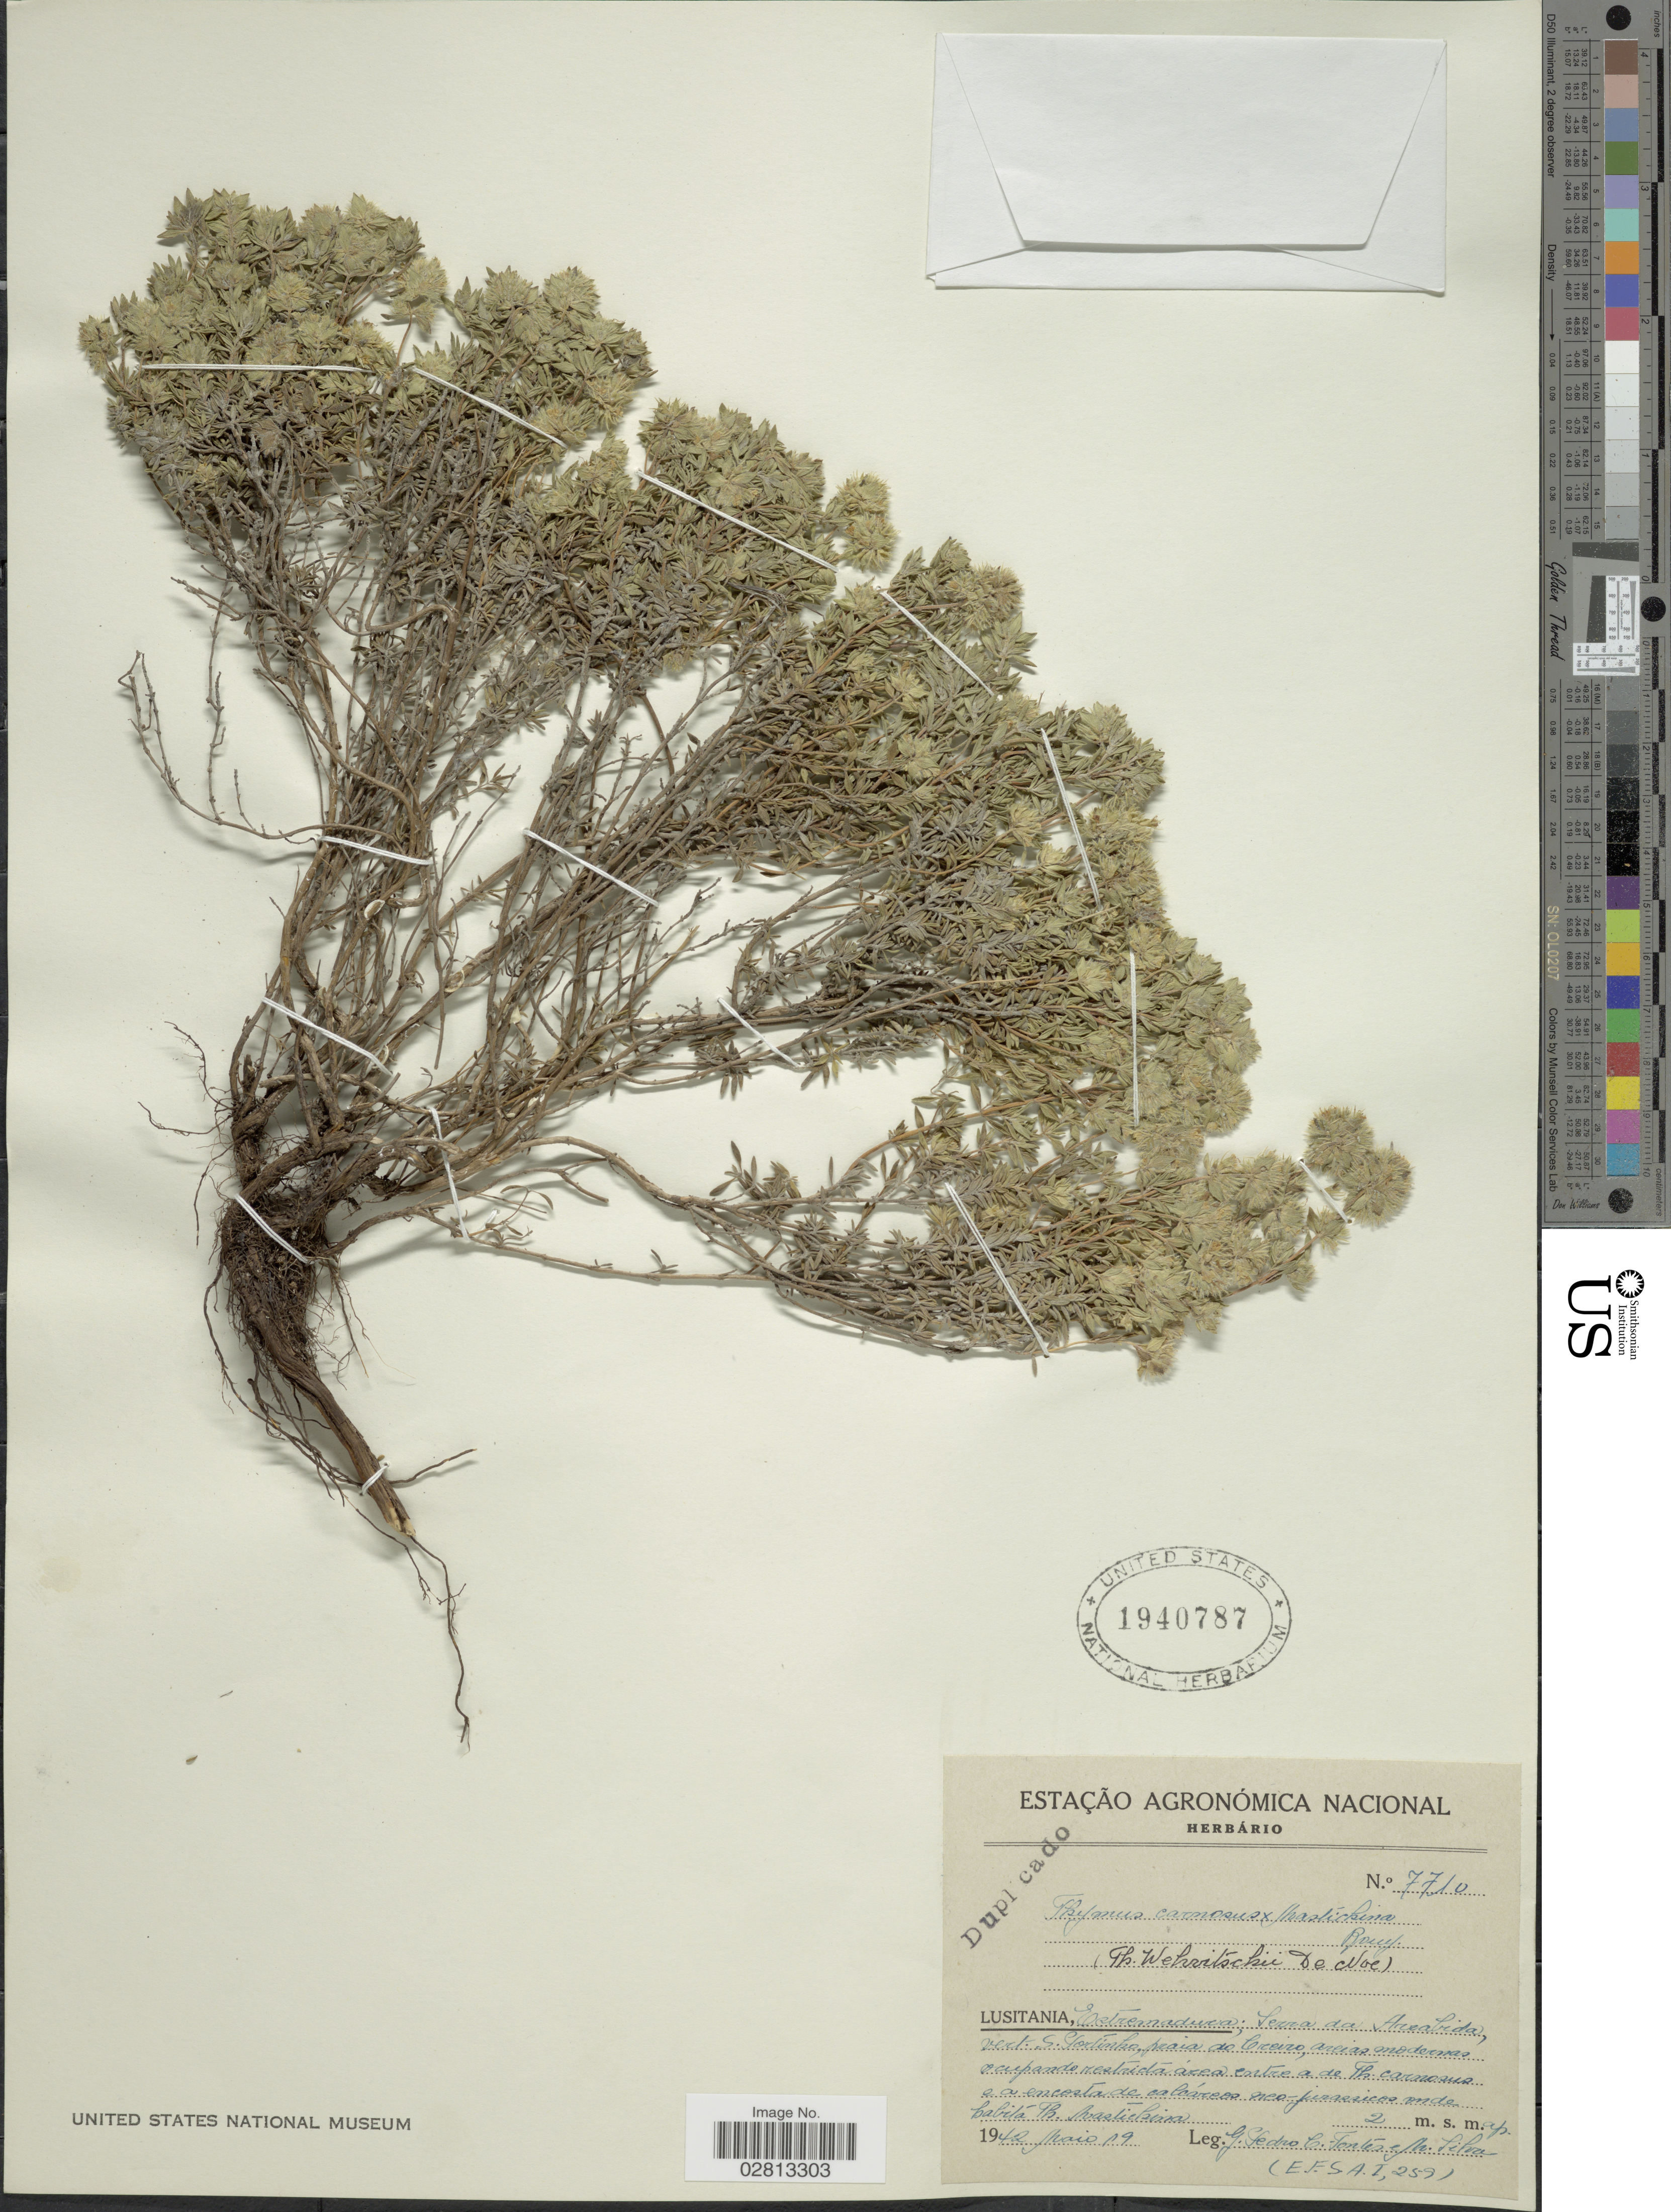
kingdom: Plantae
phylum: Tracheophyta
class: Magnoliopsida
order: Lamiales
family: Lamiaceae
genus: Thymus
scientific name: Thymus carnosus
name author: Boiss.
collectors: J. Pedro, C. Fontes & F. Silva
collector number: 7710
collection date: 1942-05-19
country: Portugal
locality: Estremadura, Serra da Areabida, vert. S. Gortimbo [interpreted], scaia de Creiro.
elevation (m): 2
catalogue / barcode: US 1940787